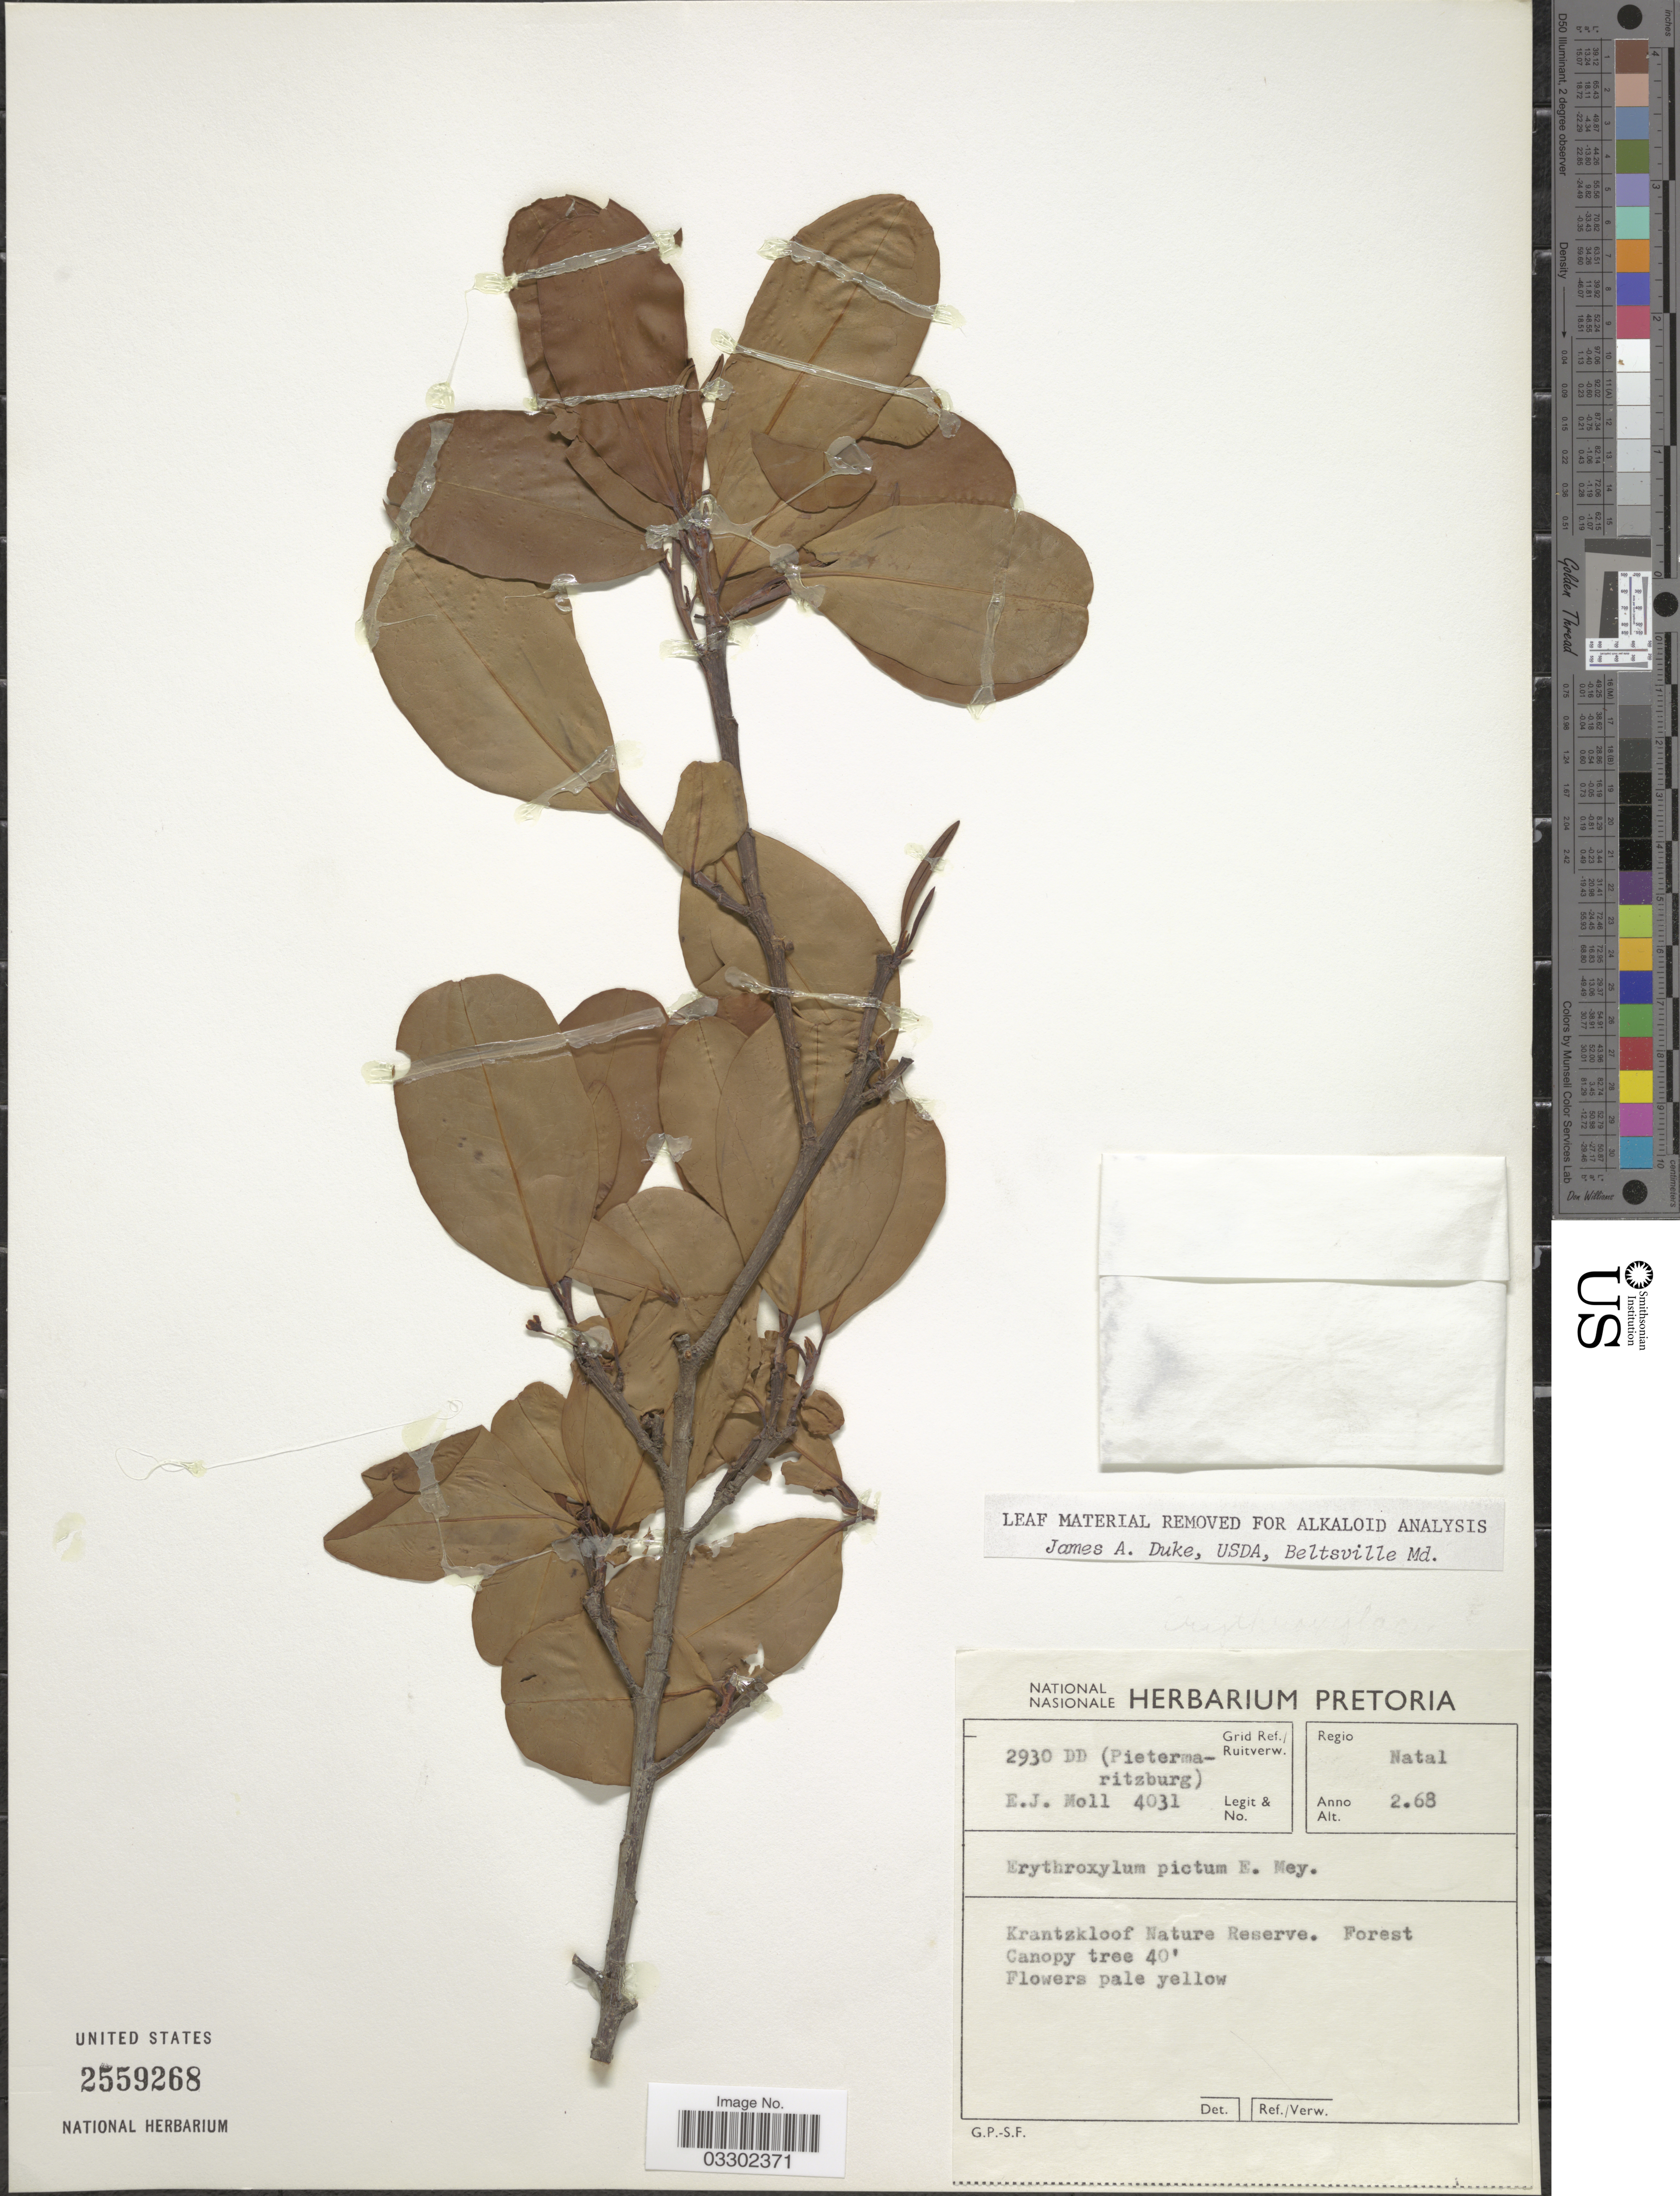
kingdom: Plantae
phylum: Tracheophyta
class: Magnoliopsida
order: Malpighiales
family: Erythroxylaceae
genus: Erythroxylum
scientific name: Erythroxylum pictum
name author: E. Mey. ex Harv. & Sond.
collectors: E. J. Moll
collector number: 4031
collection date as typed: Transcribed d/m/y: /2/68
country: South Africa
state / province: KwaZulu-Natal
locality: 2930 DD (Pieterma-ritzburg) Grid Ref. Regio Natal. Krantzkloof Nature Reserve.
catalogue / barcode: US 2559268